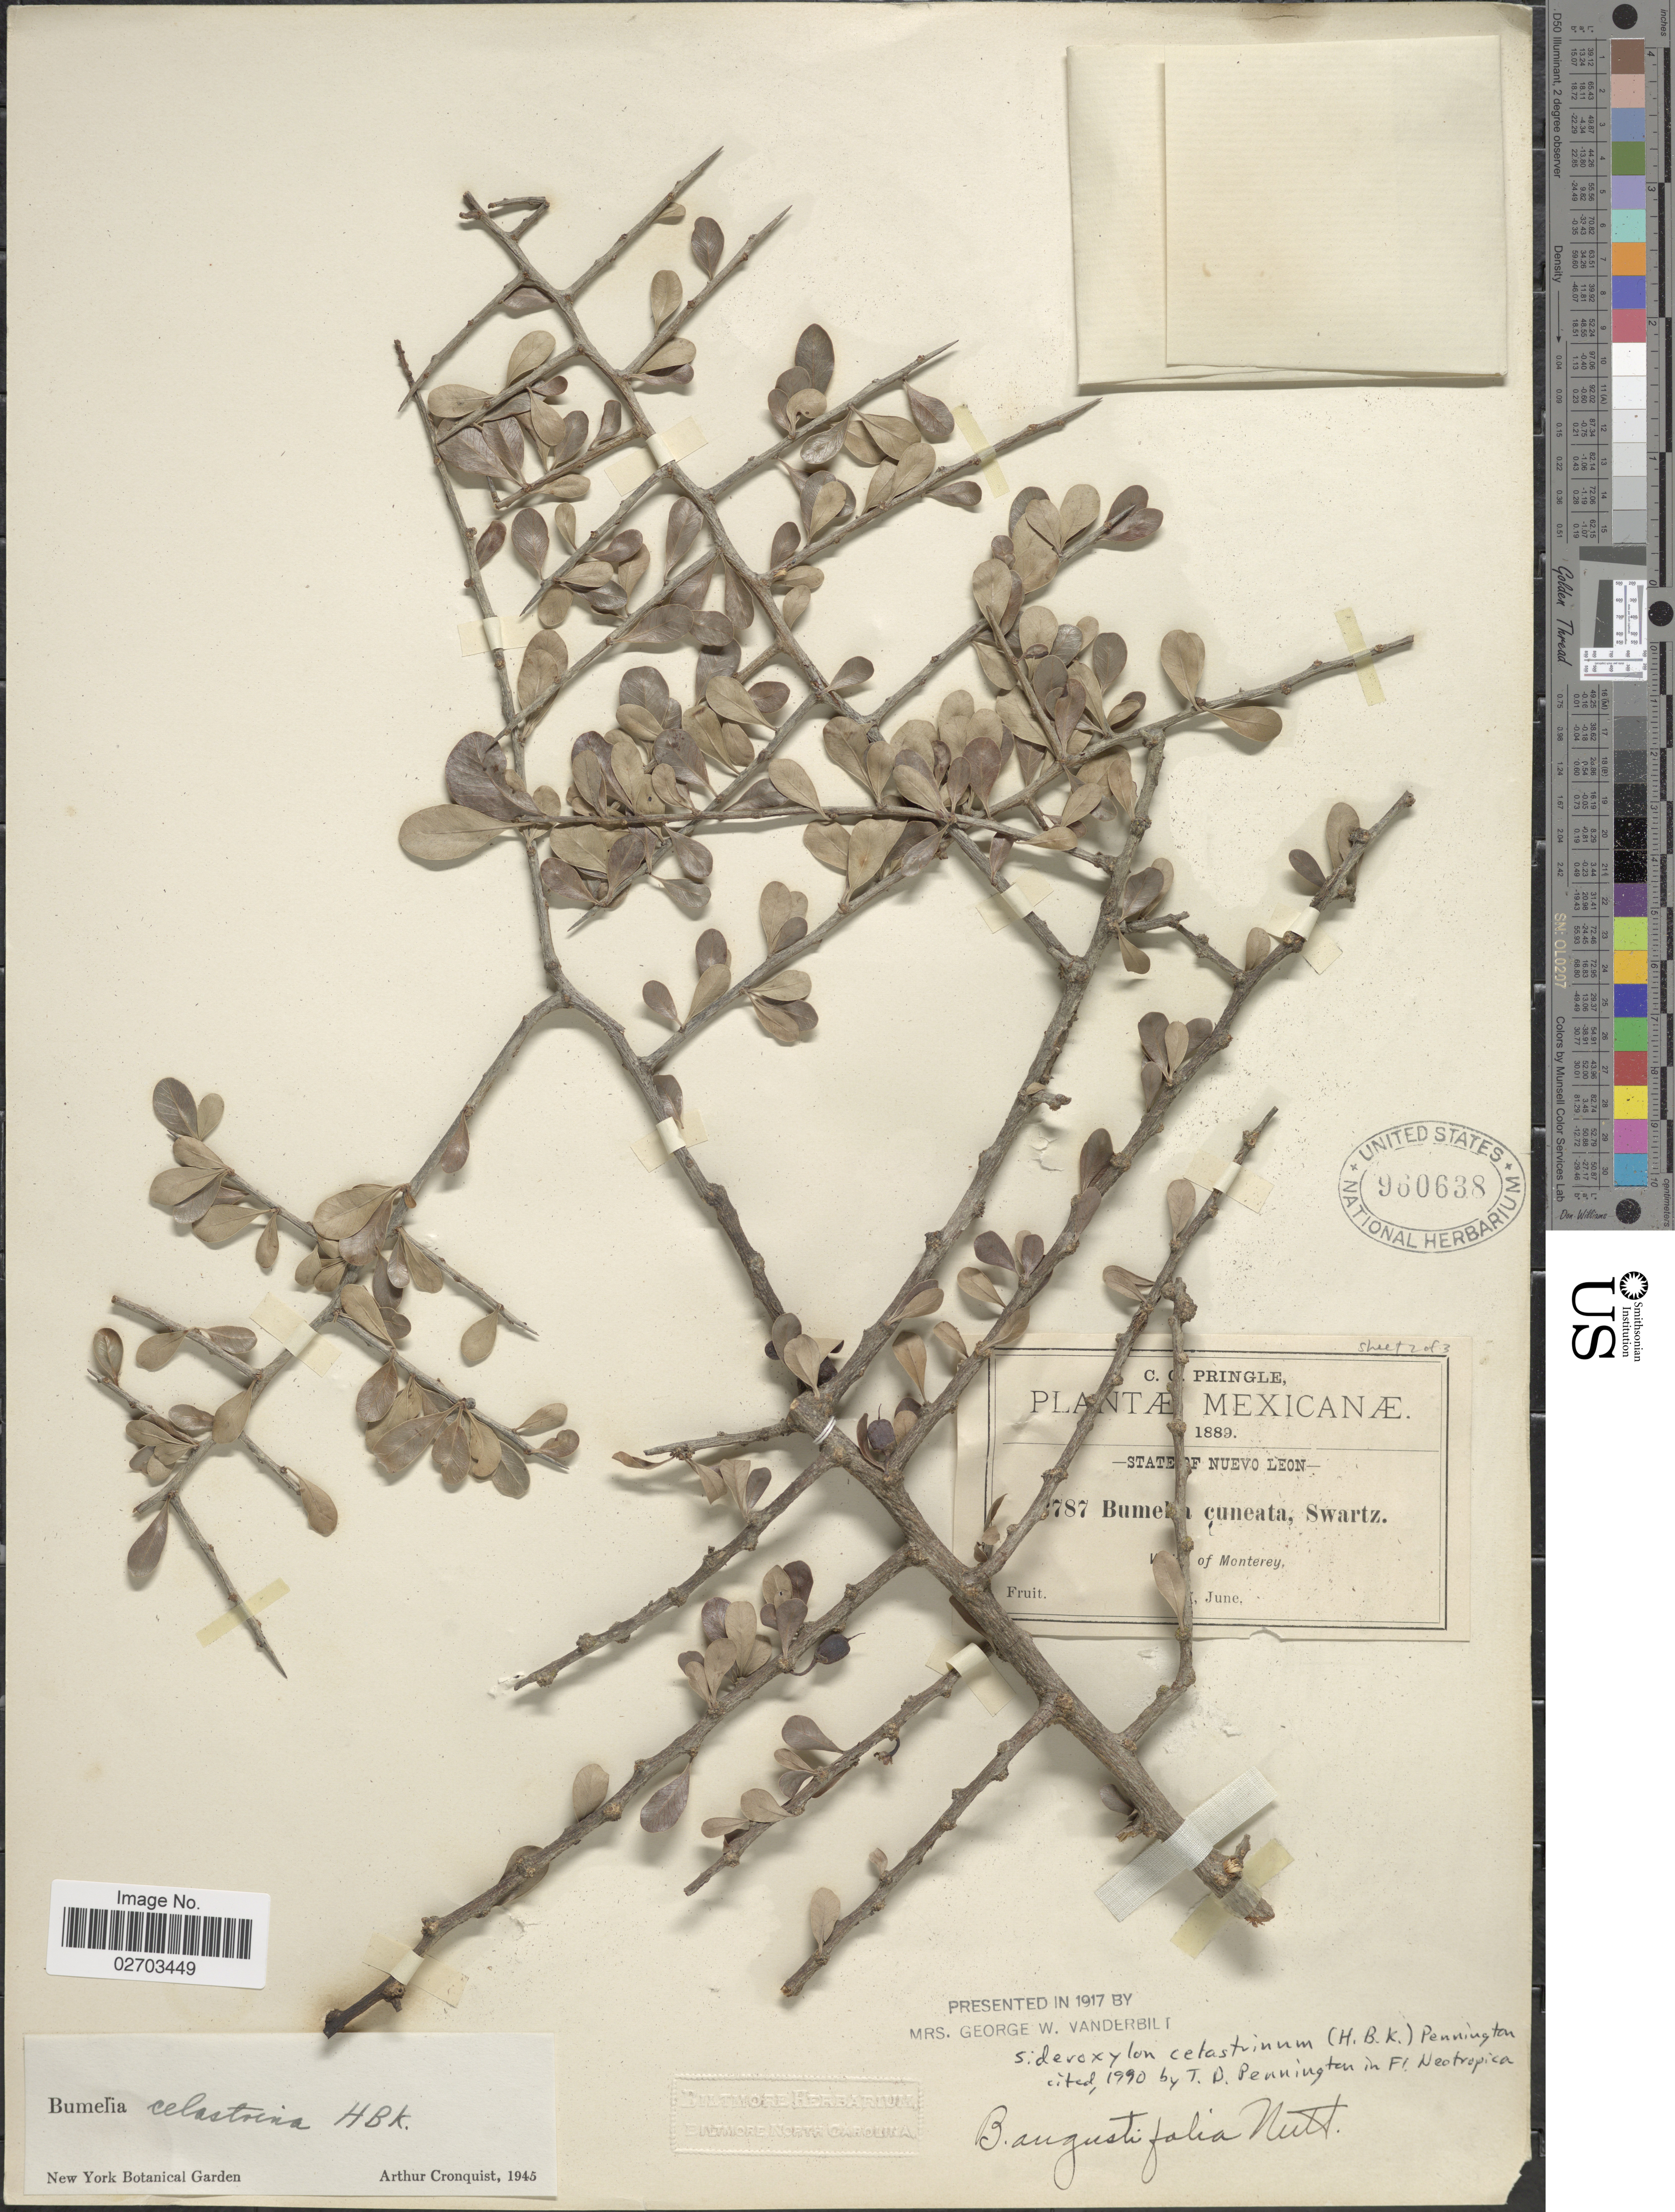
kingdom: Plantae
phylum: Tracheophyta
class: Magnoliopsida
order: Ericales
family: Sapotaceae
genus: Sideroxylon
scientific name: Sideroxylon celastrinum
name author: (Kunth) T.D. Penn.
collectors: C. G. Pringle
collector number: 2787*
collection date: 1889-06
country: Mexico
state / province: Nuevo León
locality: Valley of Monterey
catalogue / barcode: US 960638